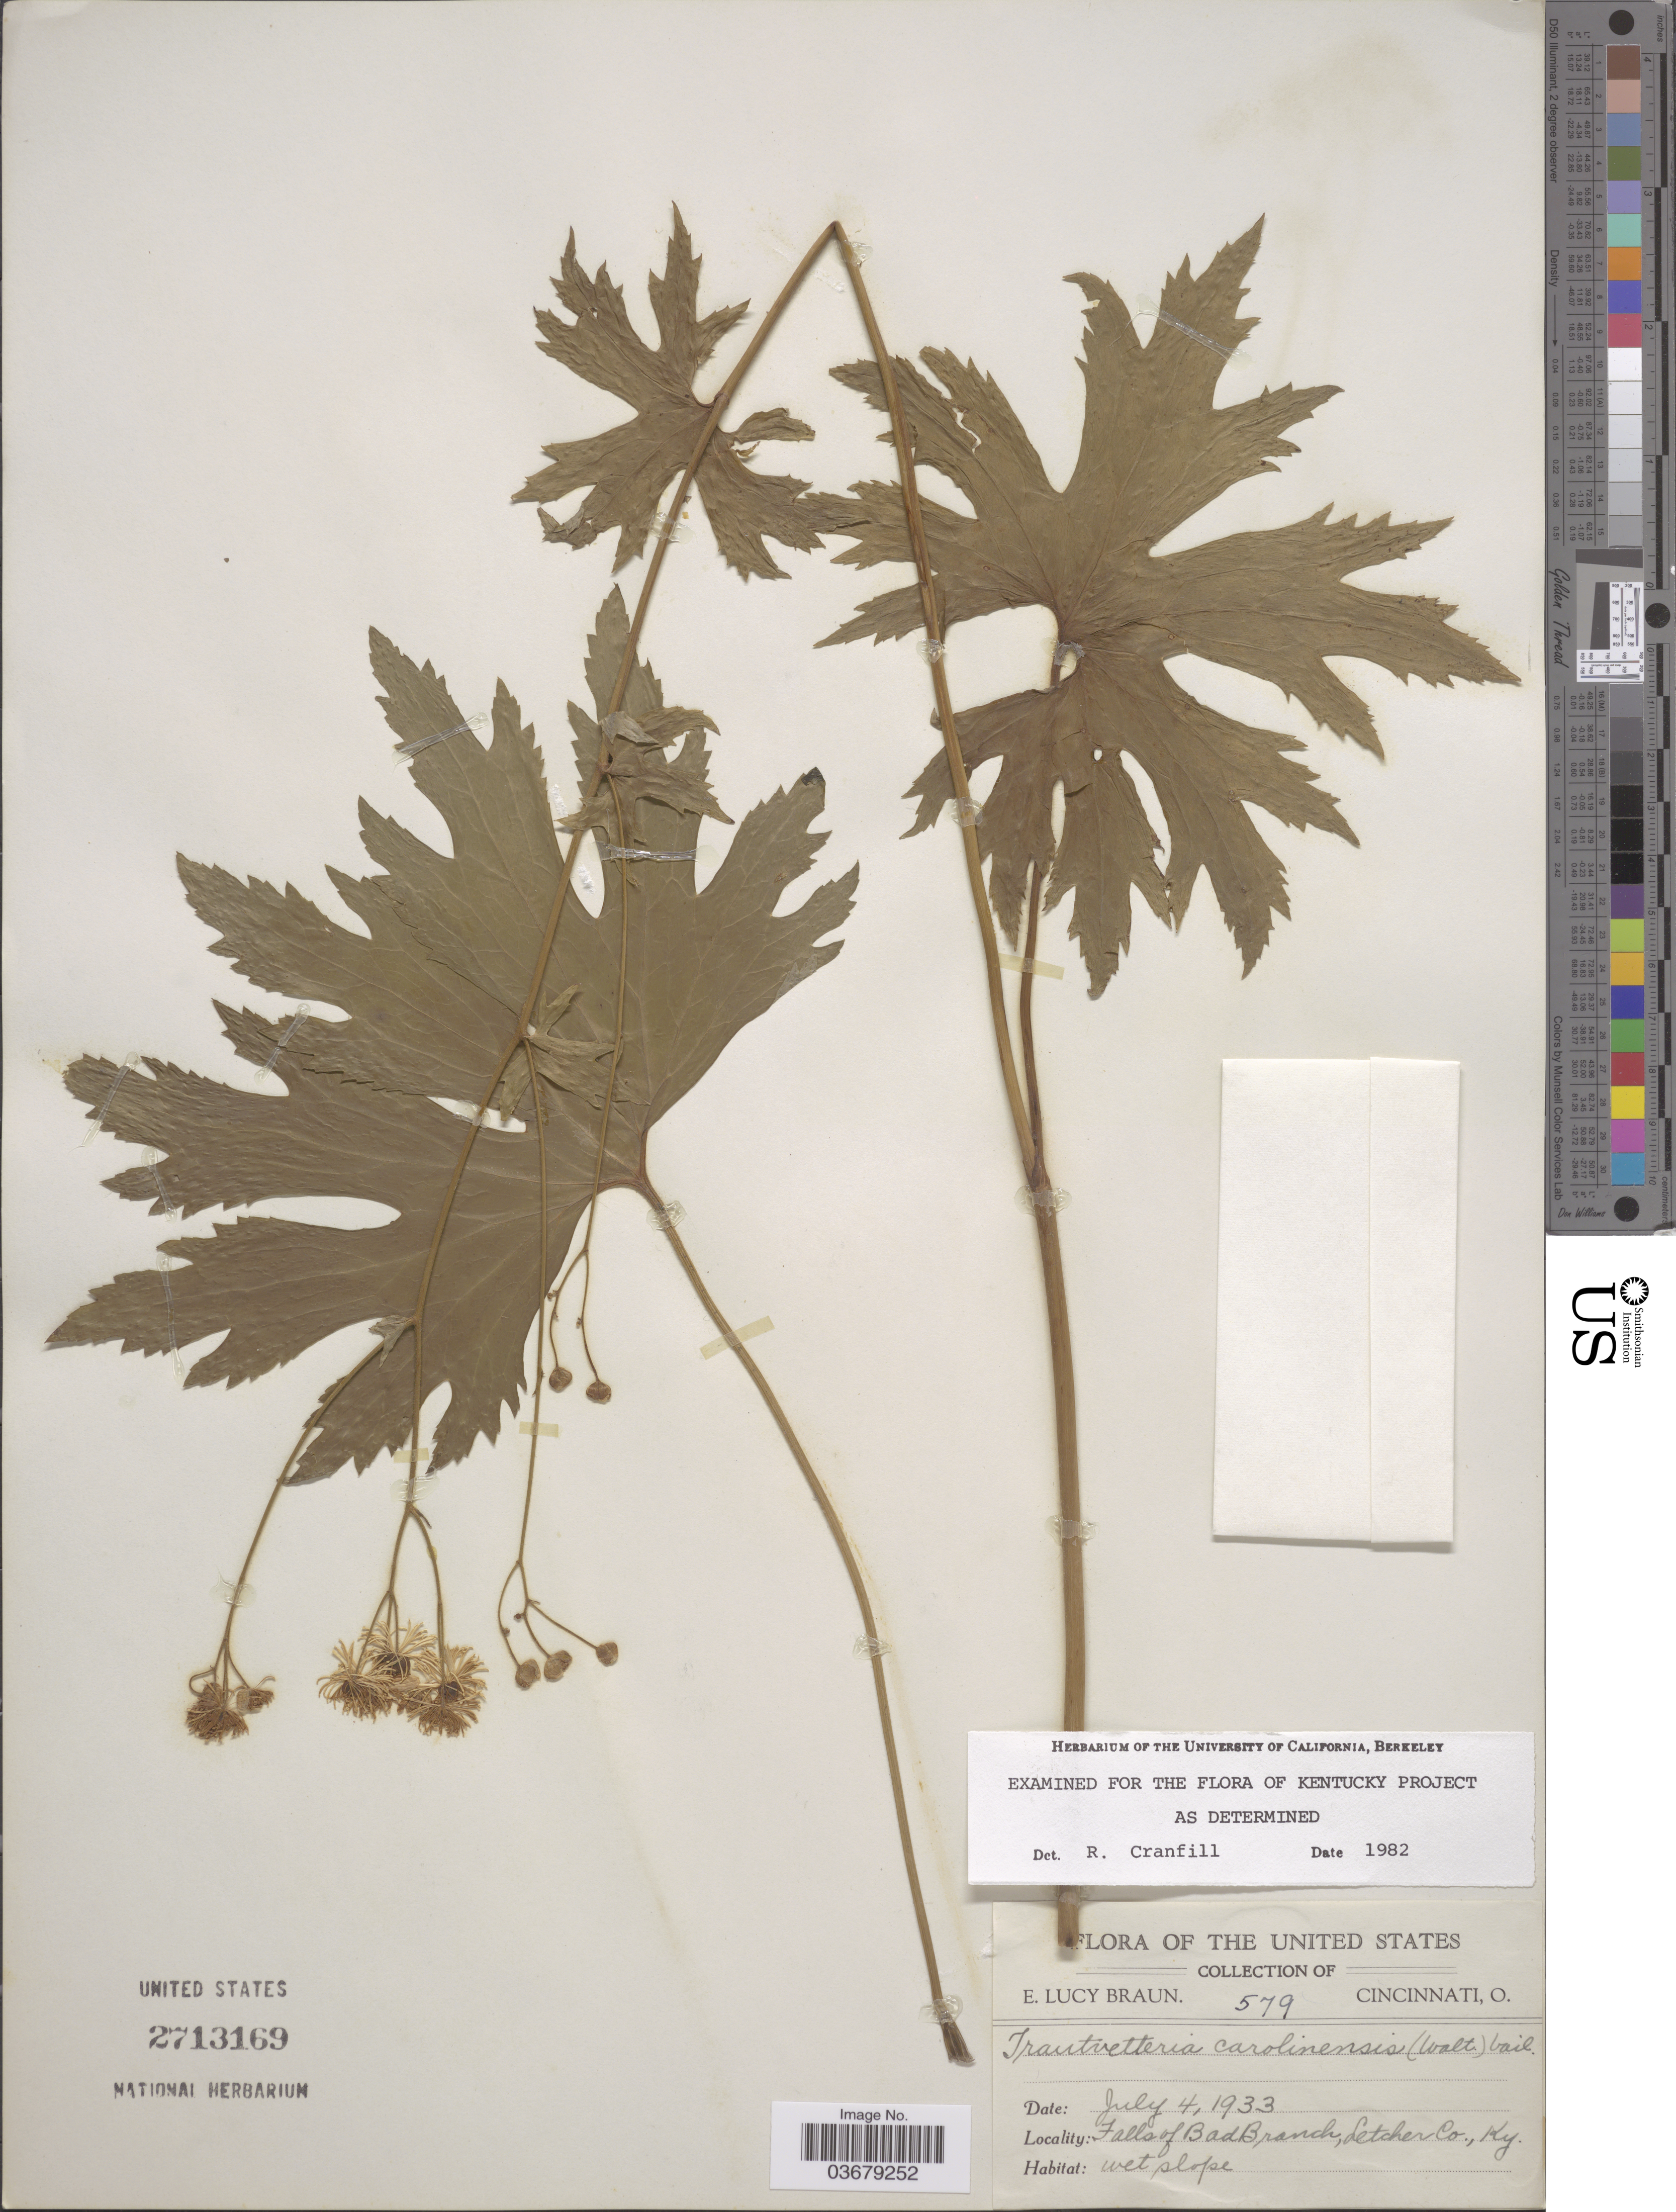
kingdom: Plantae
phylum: Tracheophyta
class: Magnoliopsida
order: Ranunculales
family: Ranunculaceae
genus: Trautvetteria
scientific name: Trautvetteria caroliniensis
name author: (Walter) Vail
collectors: E. L. Braun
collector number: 579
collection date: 1933-07-04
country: United States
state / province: Kentucky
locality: Falls of Bad Branch, Letcher Co.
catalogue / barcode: US 2713169